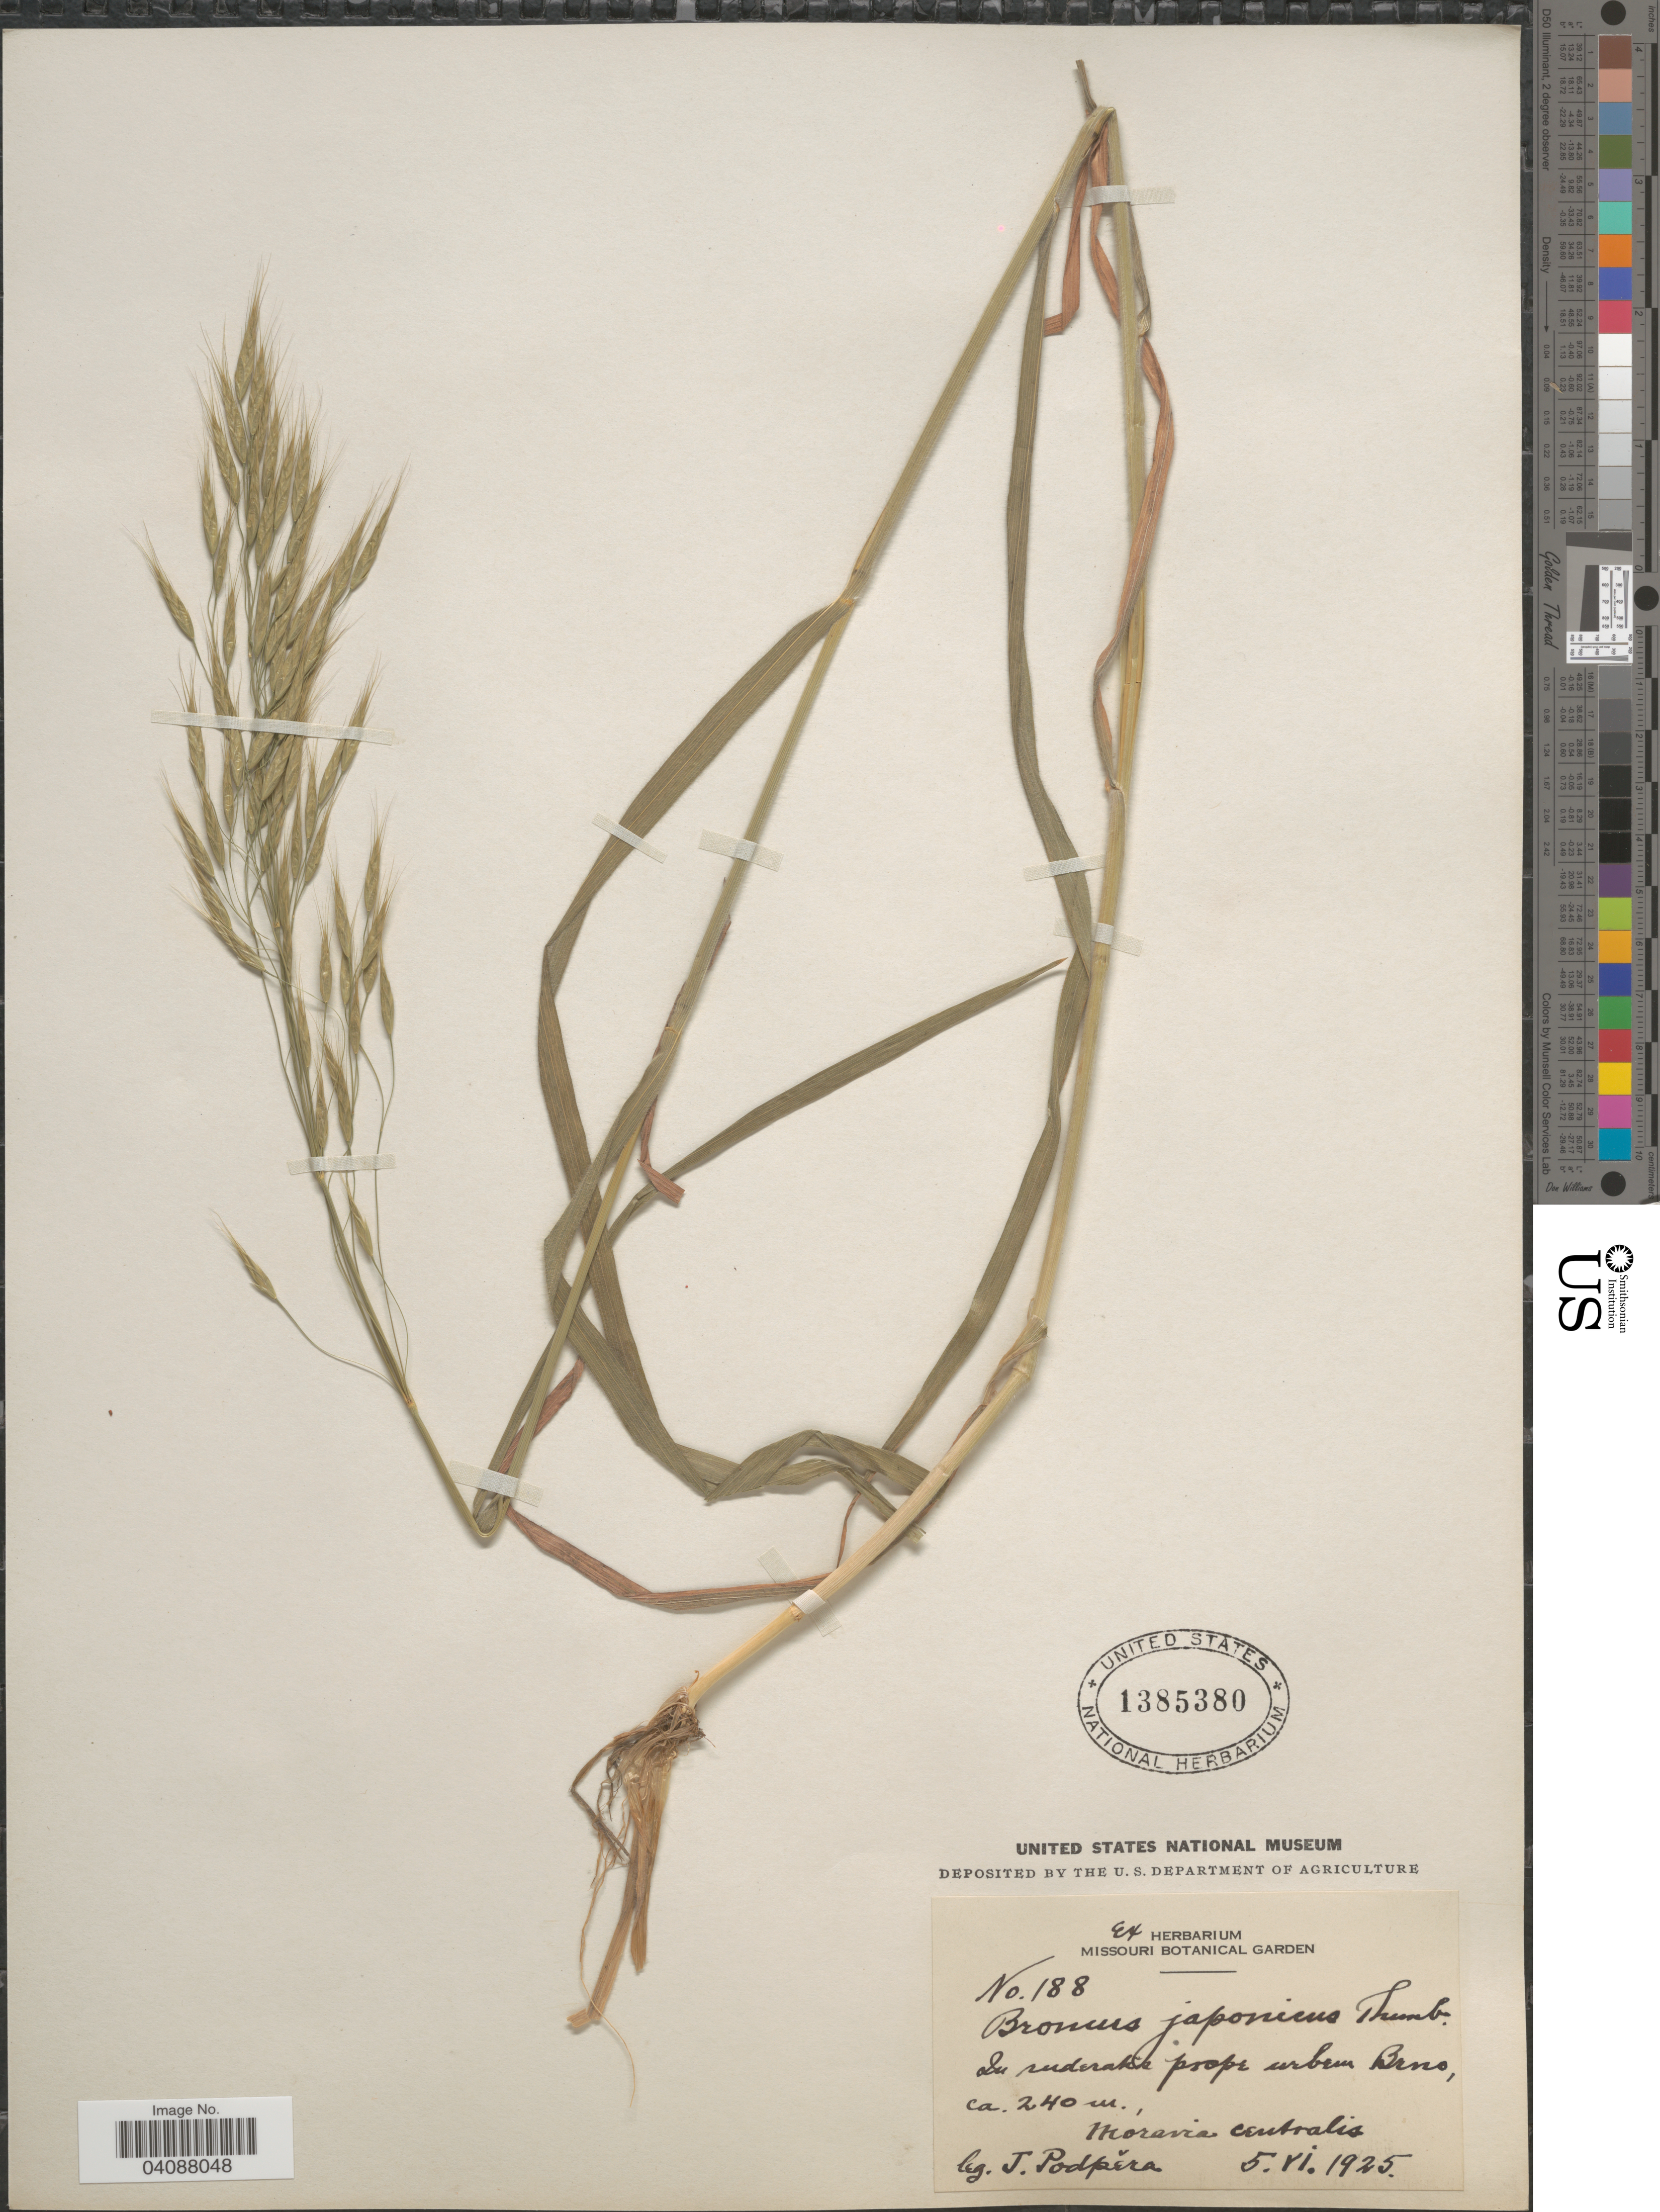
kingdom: Plantae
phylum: Tracheophyta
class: Liliopsida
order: Poales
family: Poaceae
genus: Bromus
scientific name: Bromus japonicus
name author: Houtt.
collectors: J. Podpera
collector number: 188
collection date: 1925-06-05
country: Czechia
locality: In ruderatis prope urbem Brno, Moravia centralis.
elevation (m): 240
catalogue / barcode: US 1385380